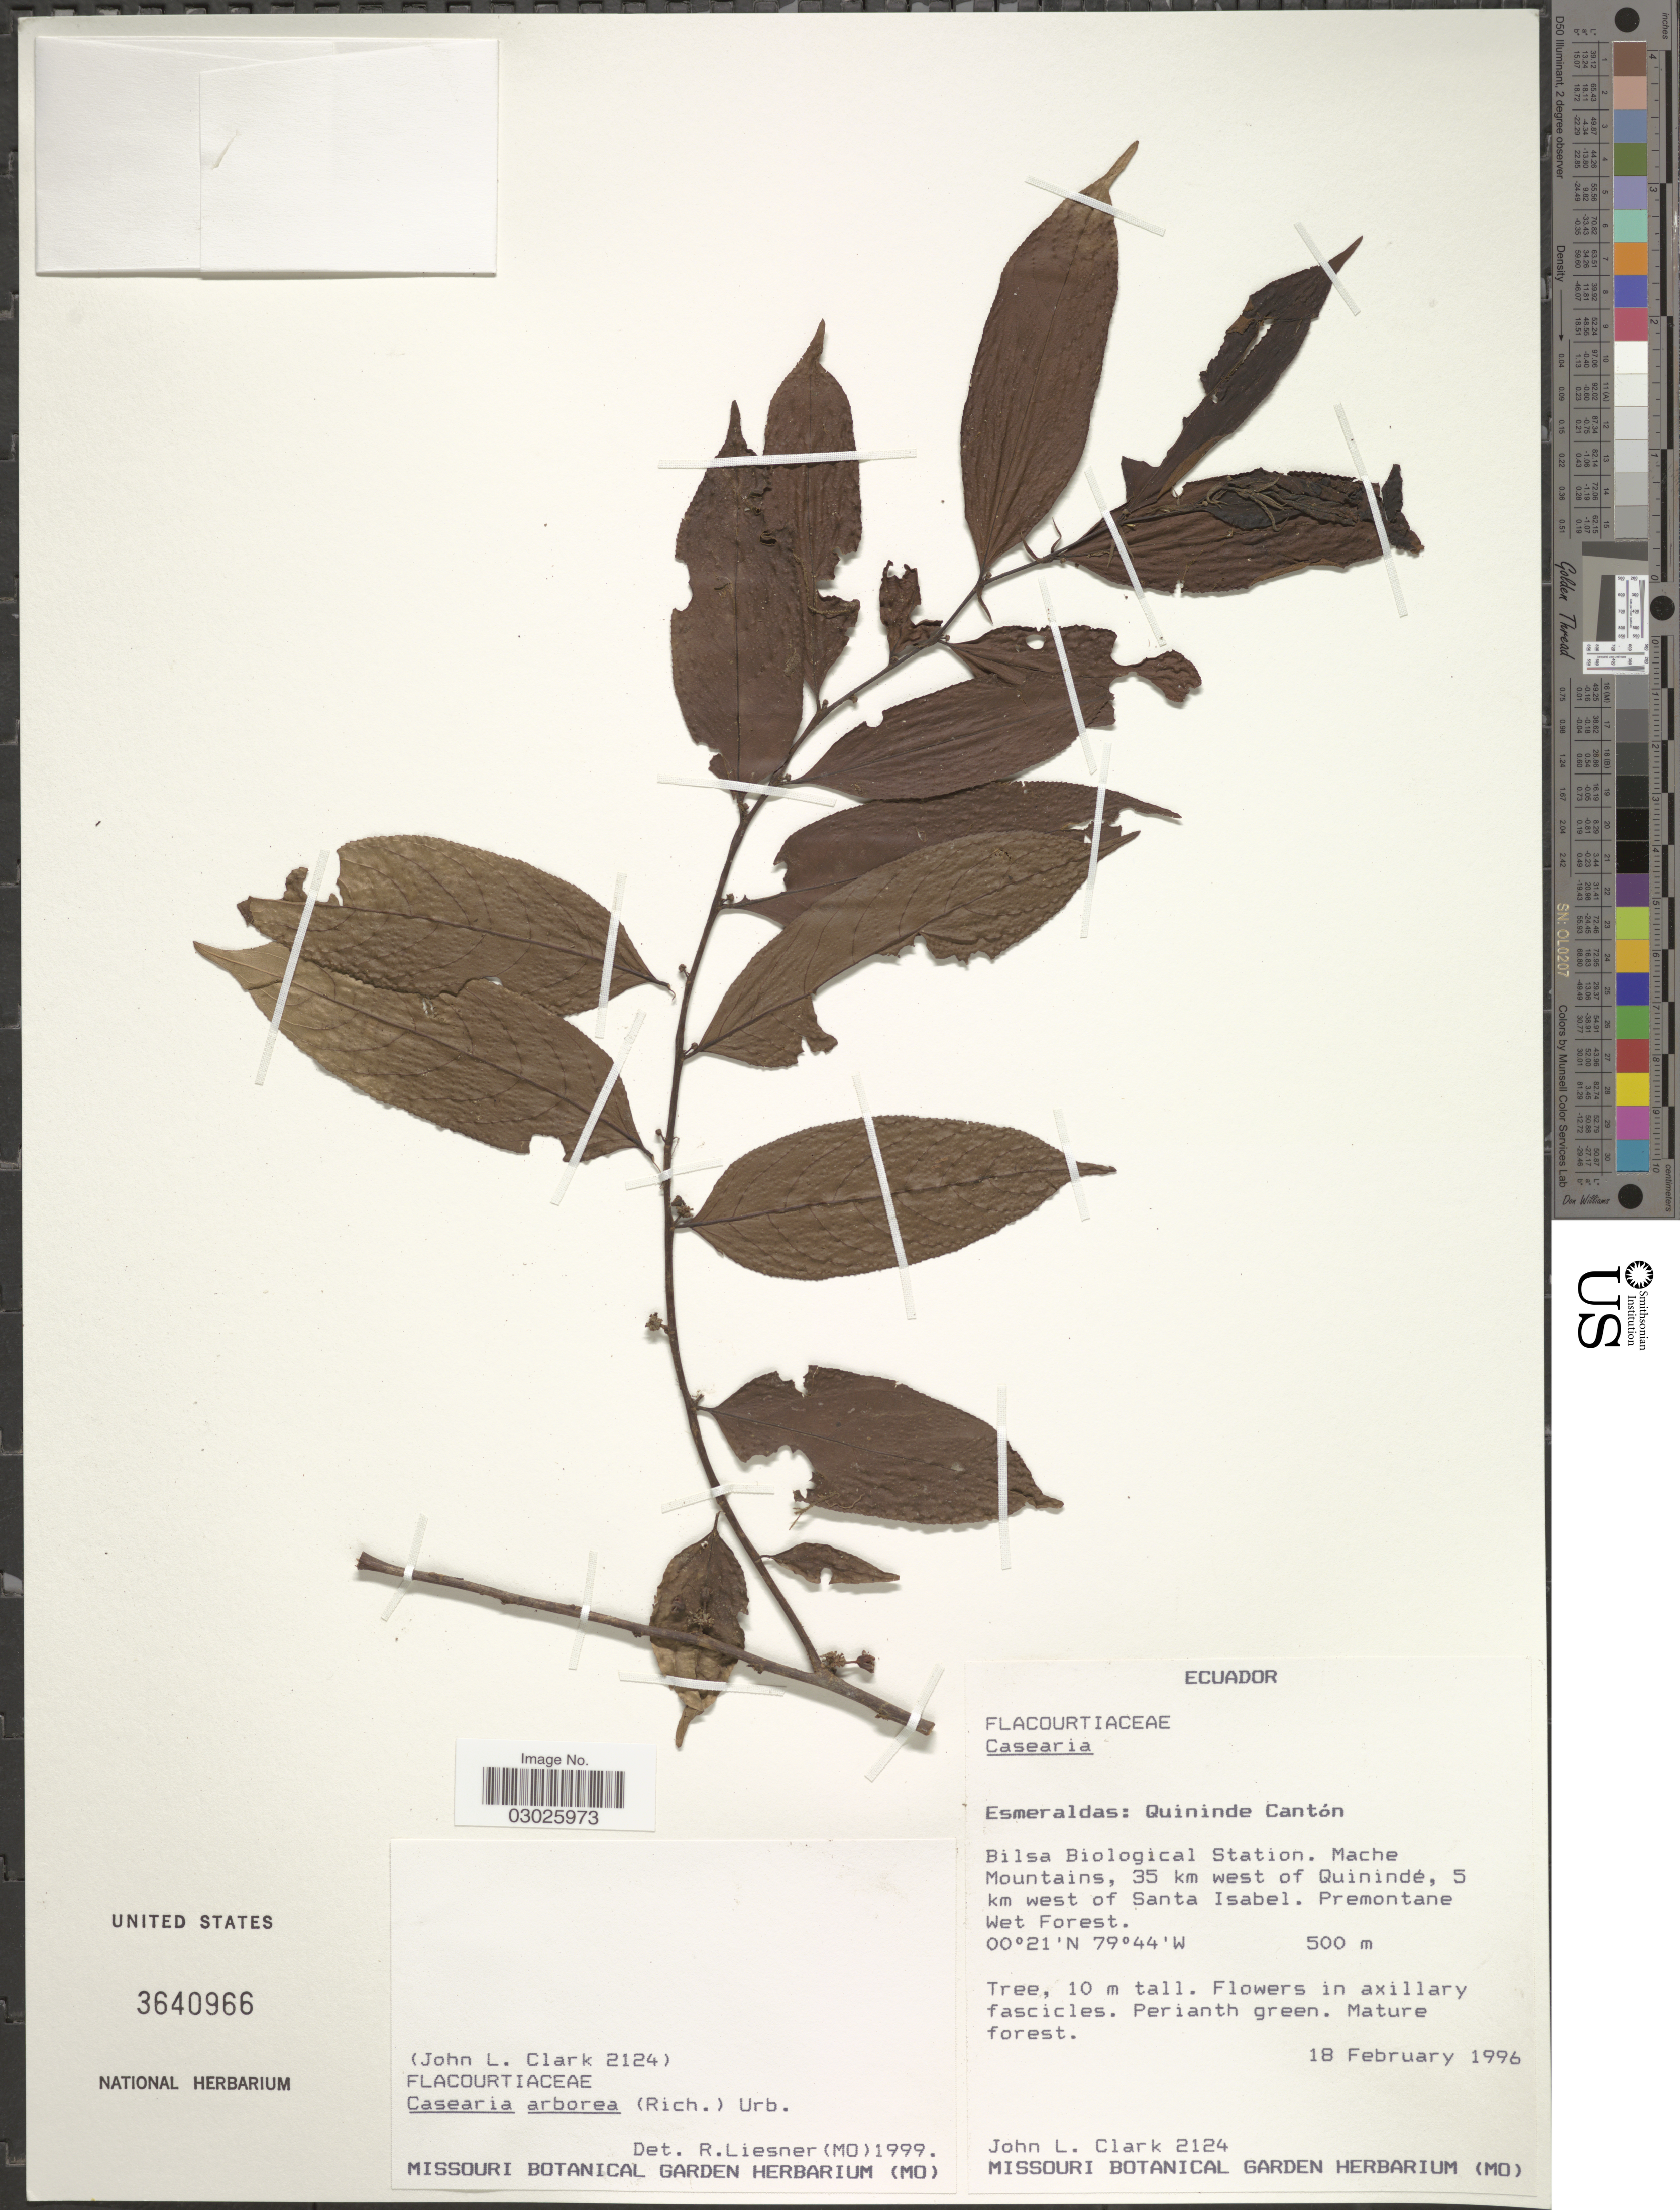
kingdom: Plantae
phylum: Tracheophyta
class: Magnoliopsida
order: Malpighiales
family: Salicaceae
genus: Casearia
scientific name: Casearia arborea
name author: (Rich.) Urb.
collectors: J. L. Clark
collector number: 2124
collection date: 1996-02-18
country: Ecuador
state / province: Esmeraldas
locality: Quininde Cantón. Bilsa Biological Station. Mache Mountains, 35 km west of Quinindé, 5 km west of Santa Isabel.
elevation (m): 500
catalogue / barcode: US 3640966